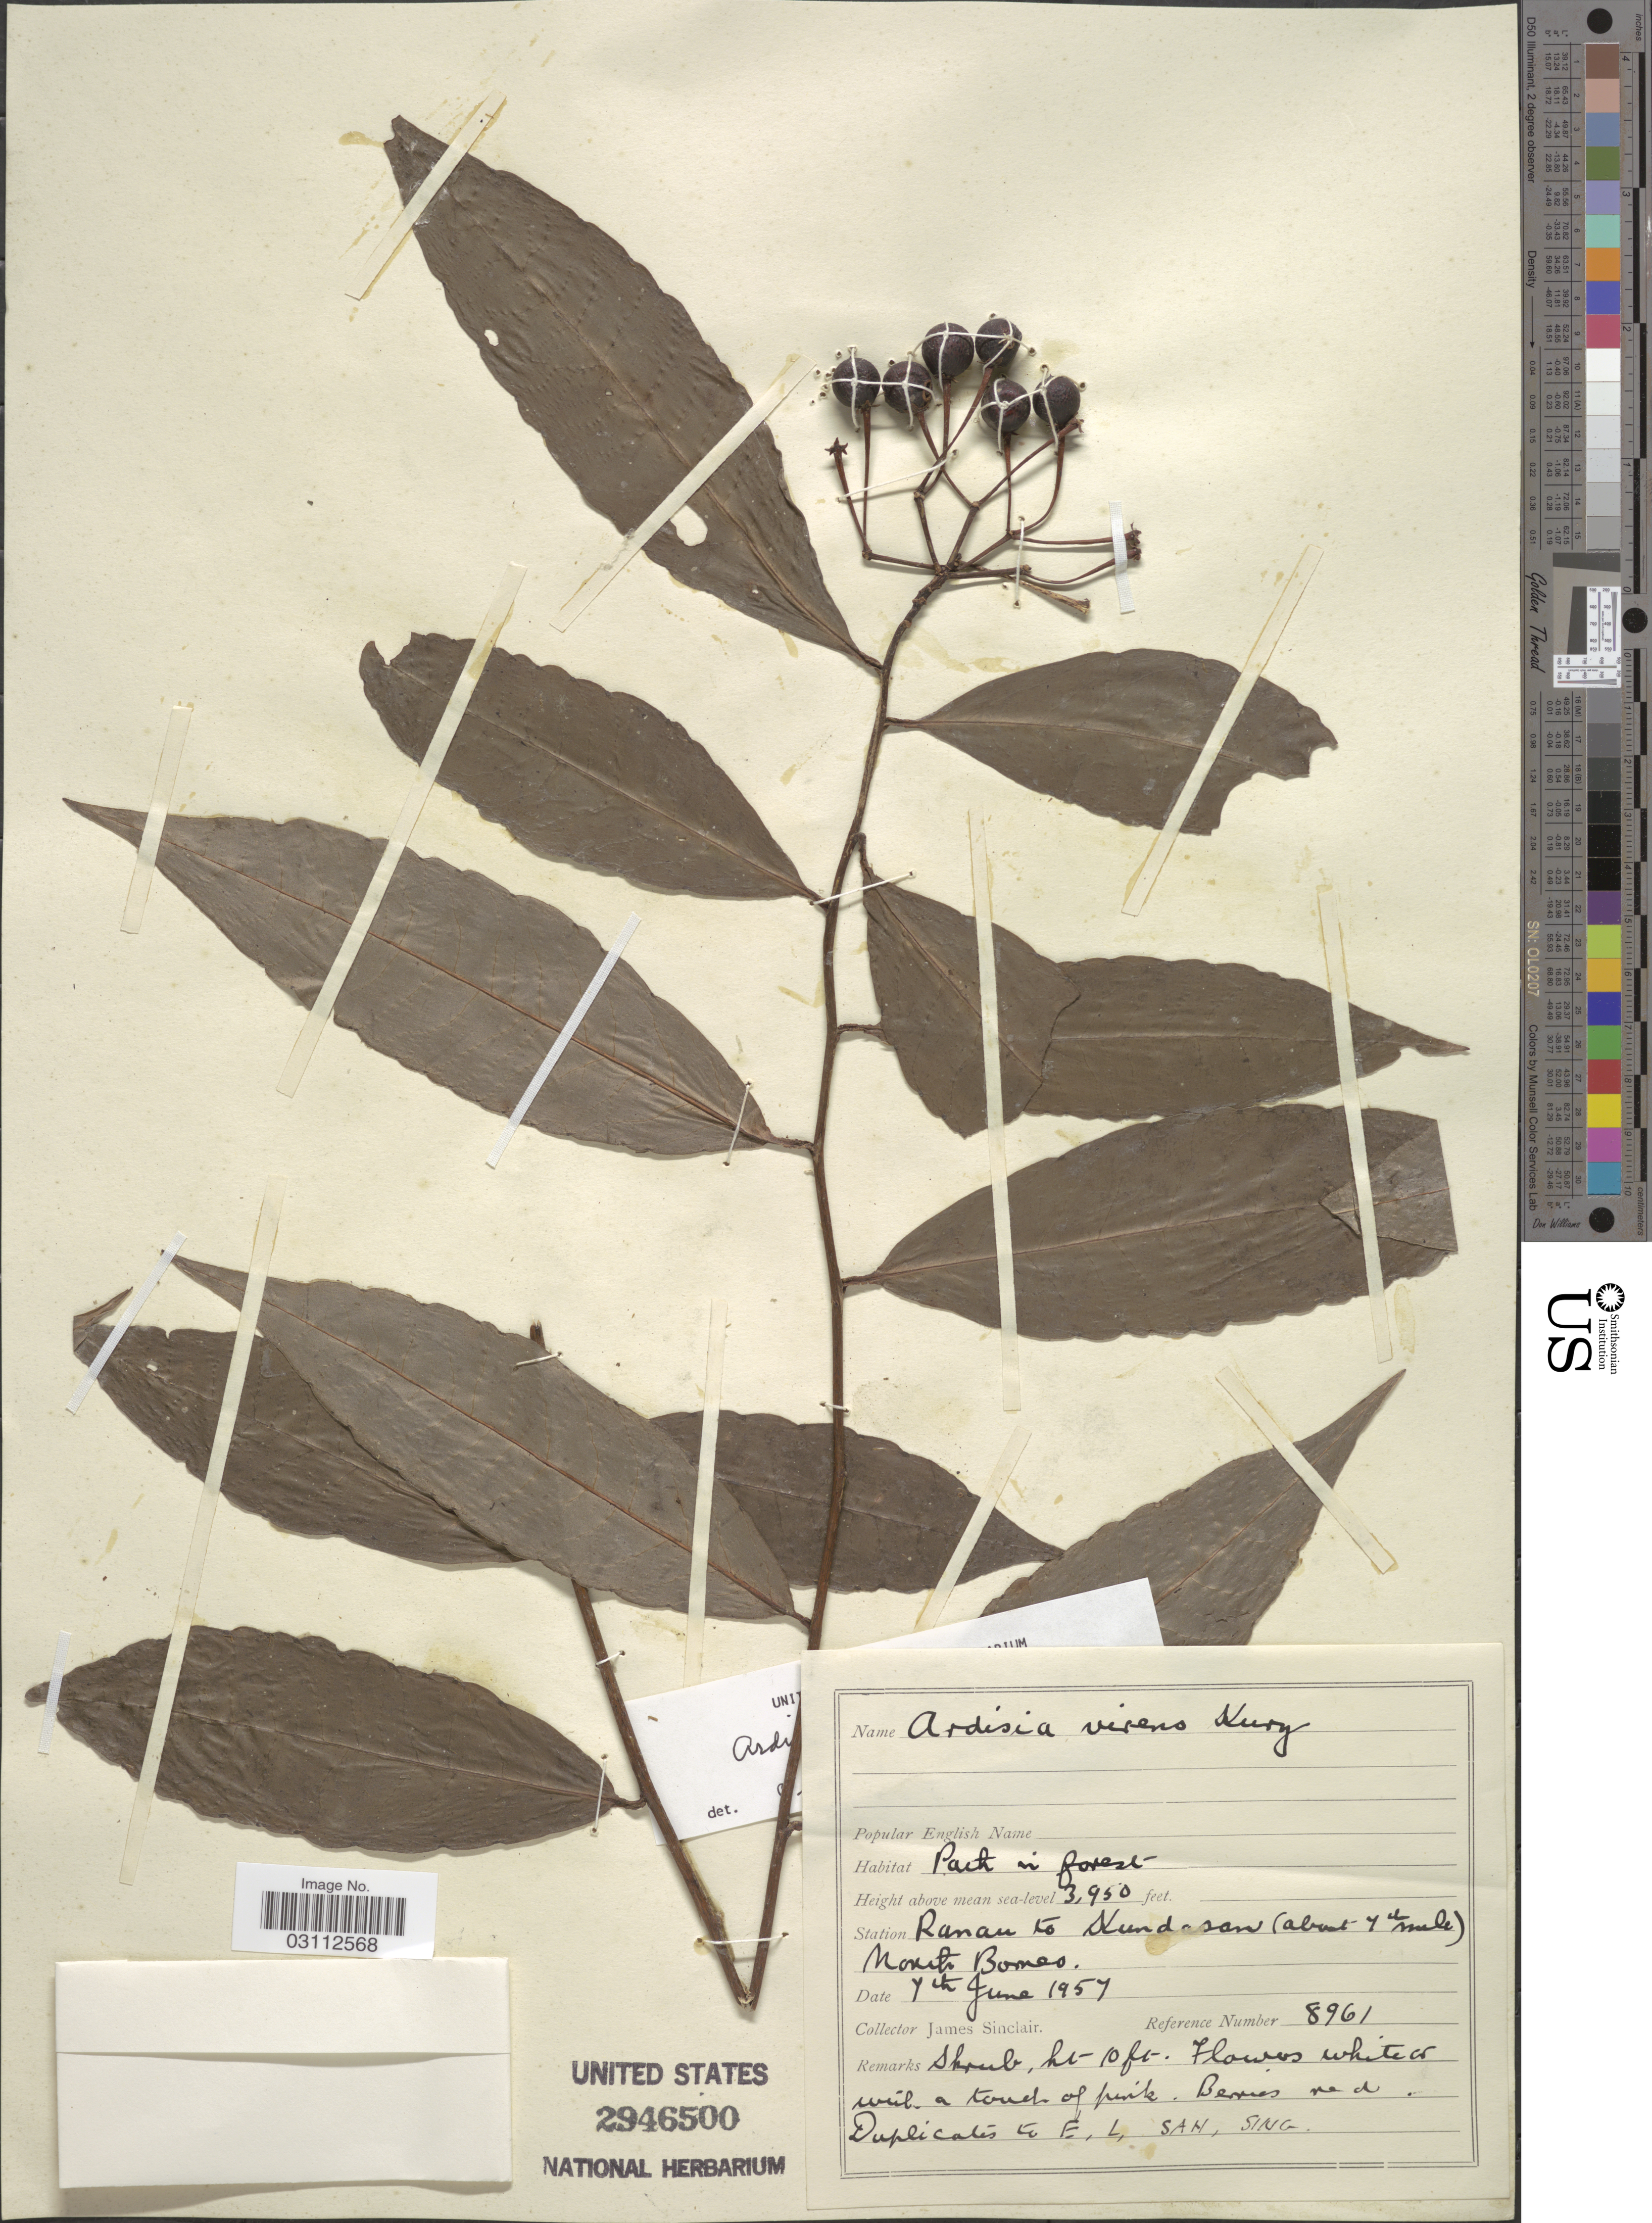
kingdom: Plantae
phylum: Tracheophyta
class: Magnoliopsida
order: Ericales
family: Primulaceae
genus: Ardisia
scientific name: Ardisia virens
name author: Kurz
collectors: J. Sinclair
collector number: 8961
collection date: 1957-06-07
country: Malaysia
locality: Station Ranau to Kundasan (about 7th mile) North Borneo.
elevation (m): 1204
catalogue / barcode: US 2946500